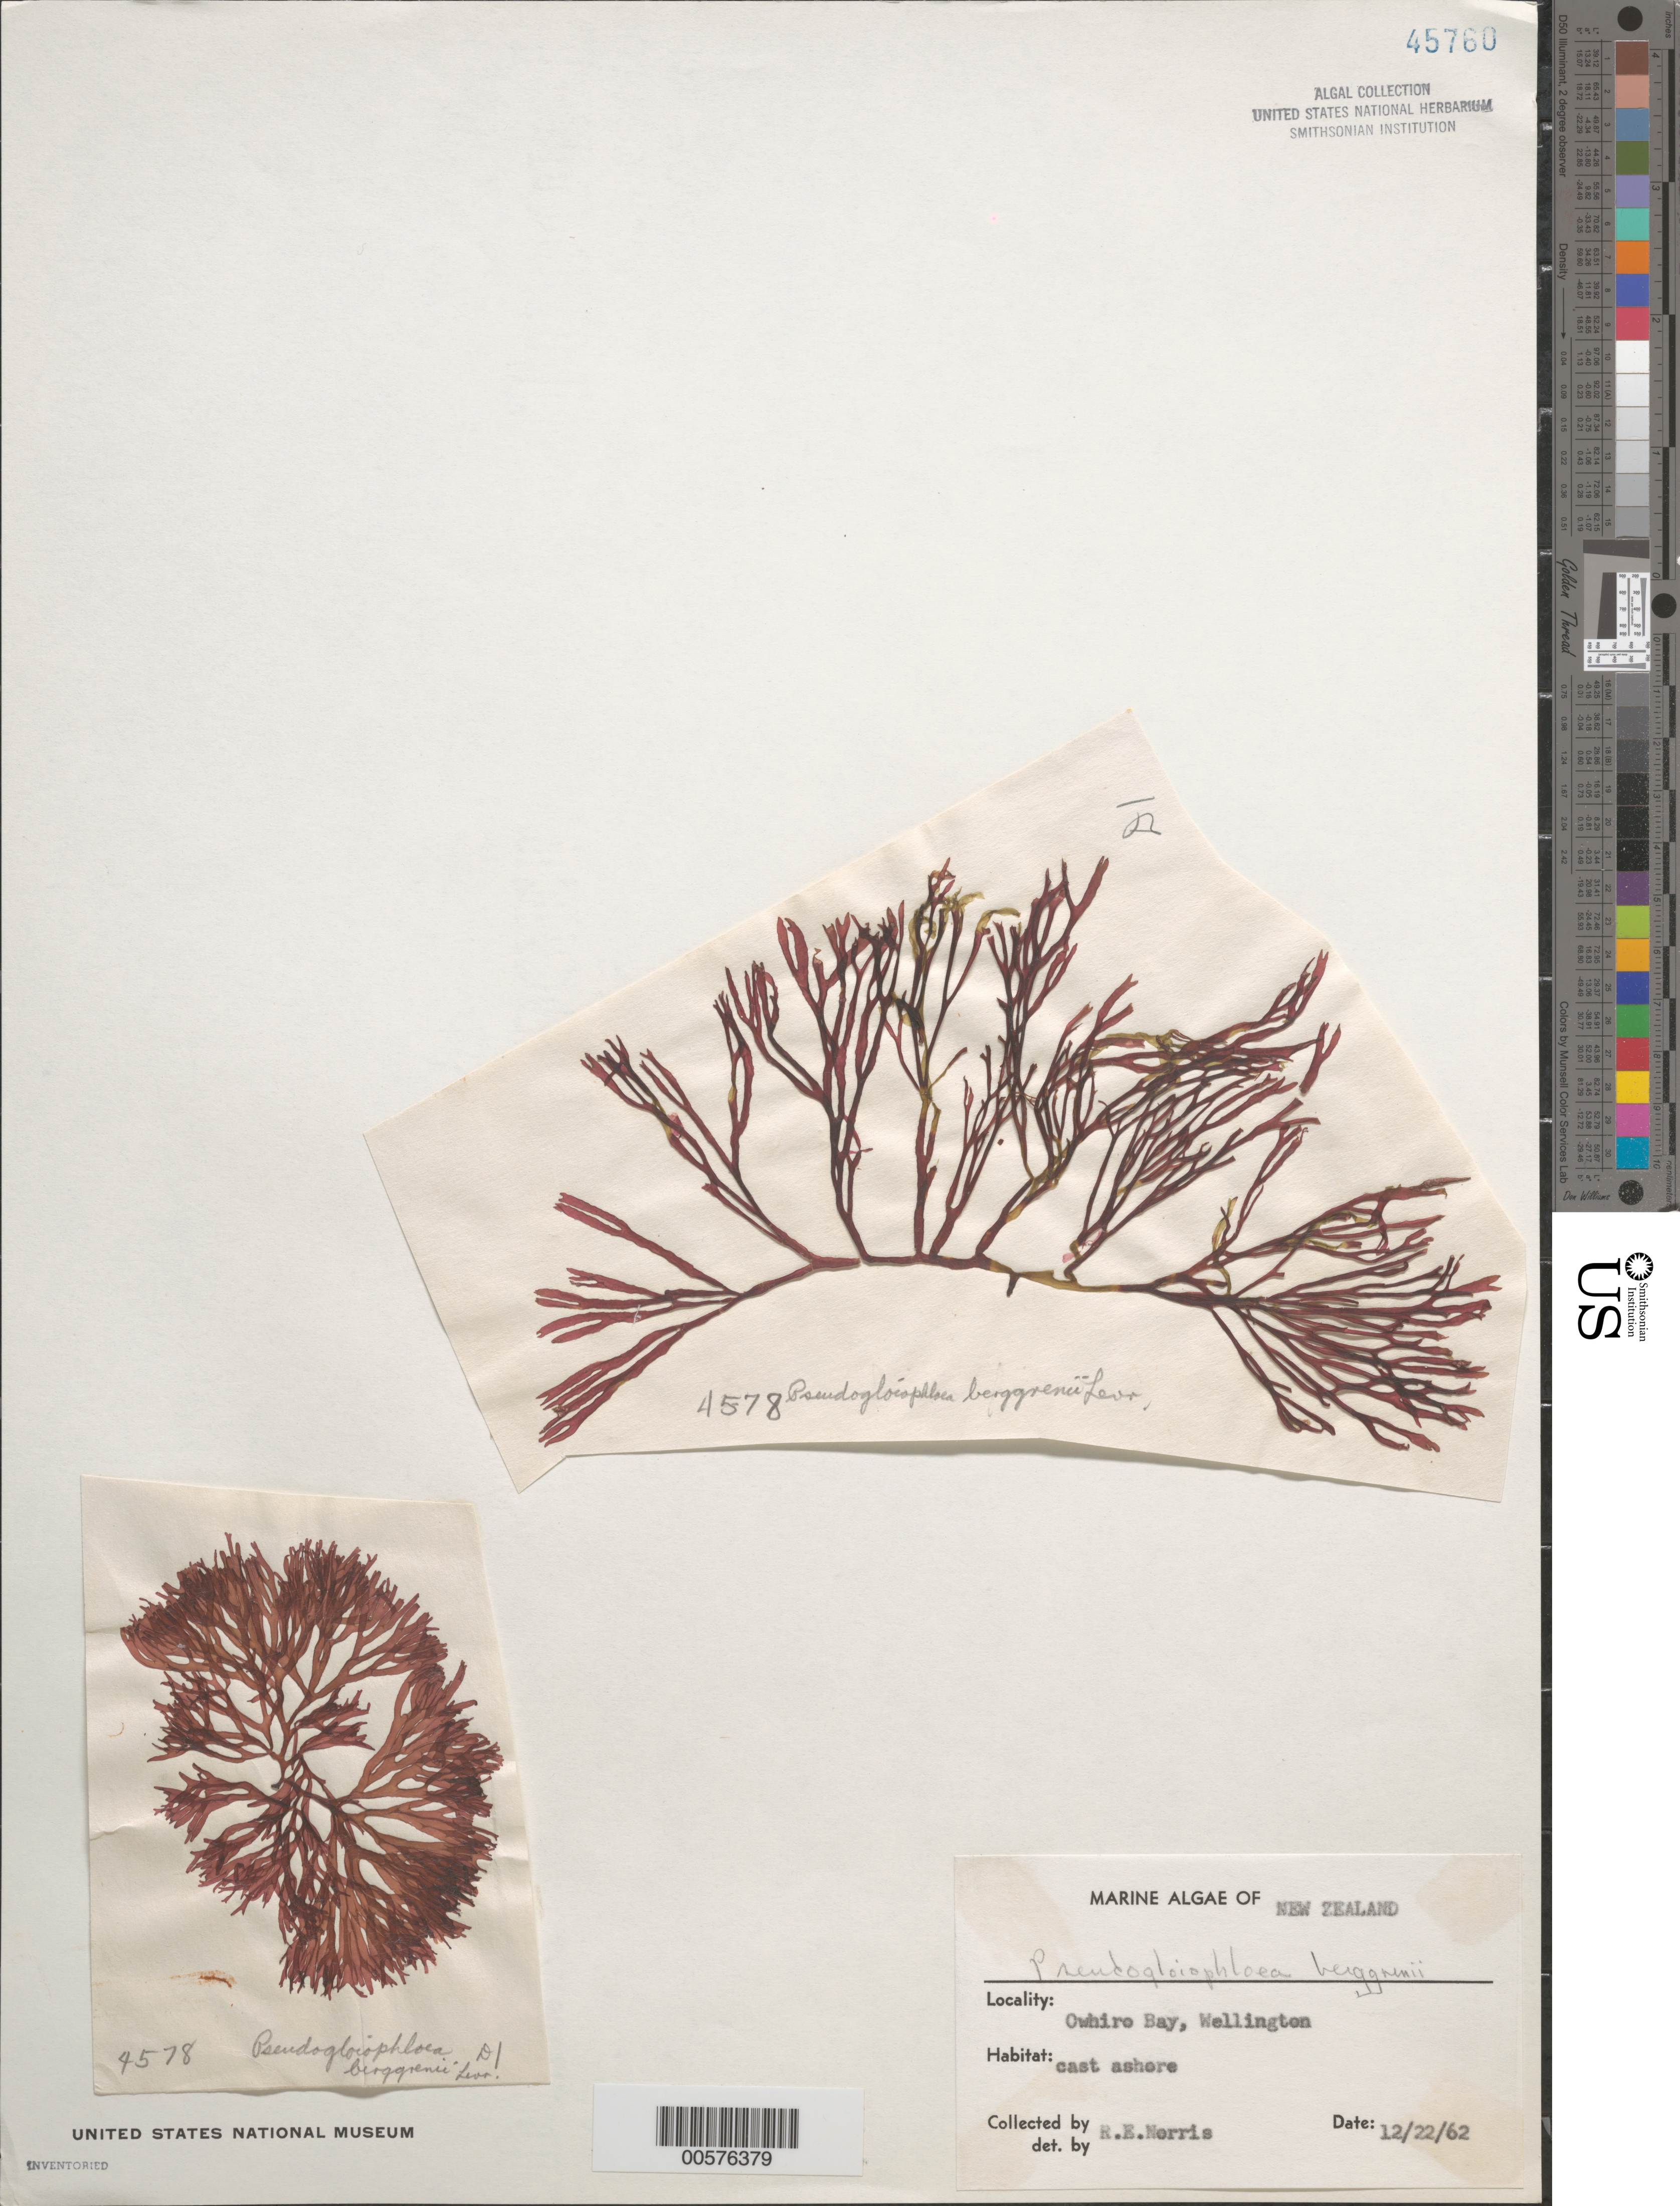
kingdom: Plantae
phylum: Rhodophyta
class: Florideophyceae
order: Nemaliales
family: Scinaiaceae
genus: Scinaia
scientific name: Scinaia berggrenii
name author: (Levring) Huisman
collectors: R. E. Norris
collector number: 4578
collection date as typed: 22 Dec 1962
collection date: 1962-12-22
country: New Zealand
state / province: Wellington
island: North Island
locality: Owhiro Bay, Wellington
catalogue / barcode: US 45760